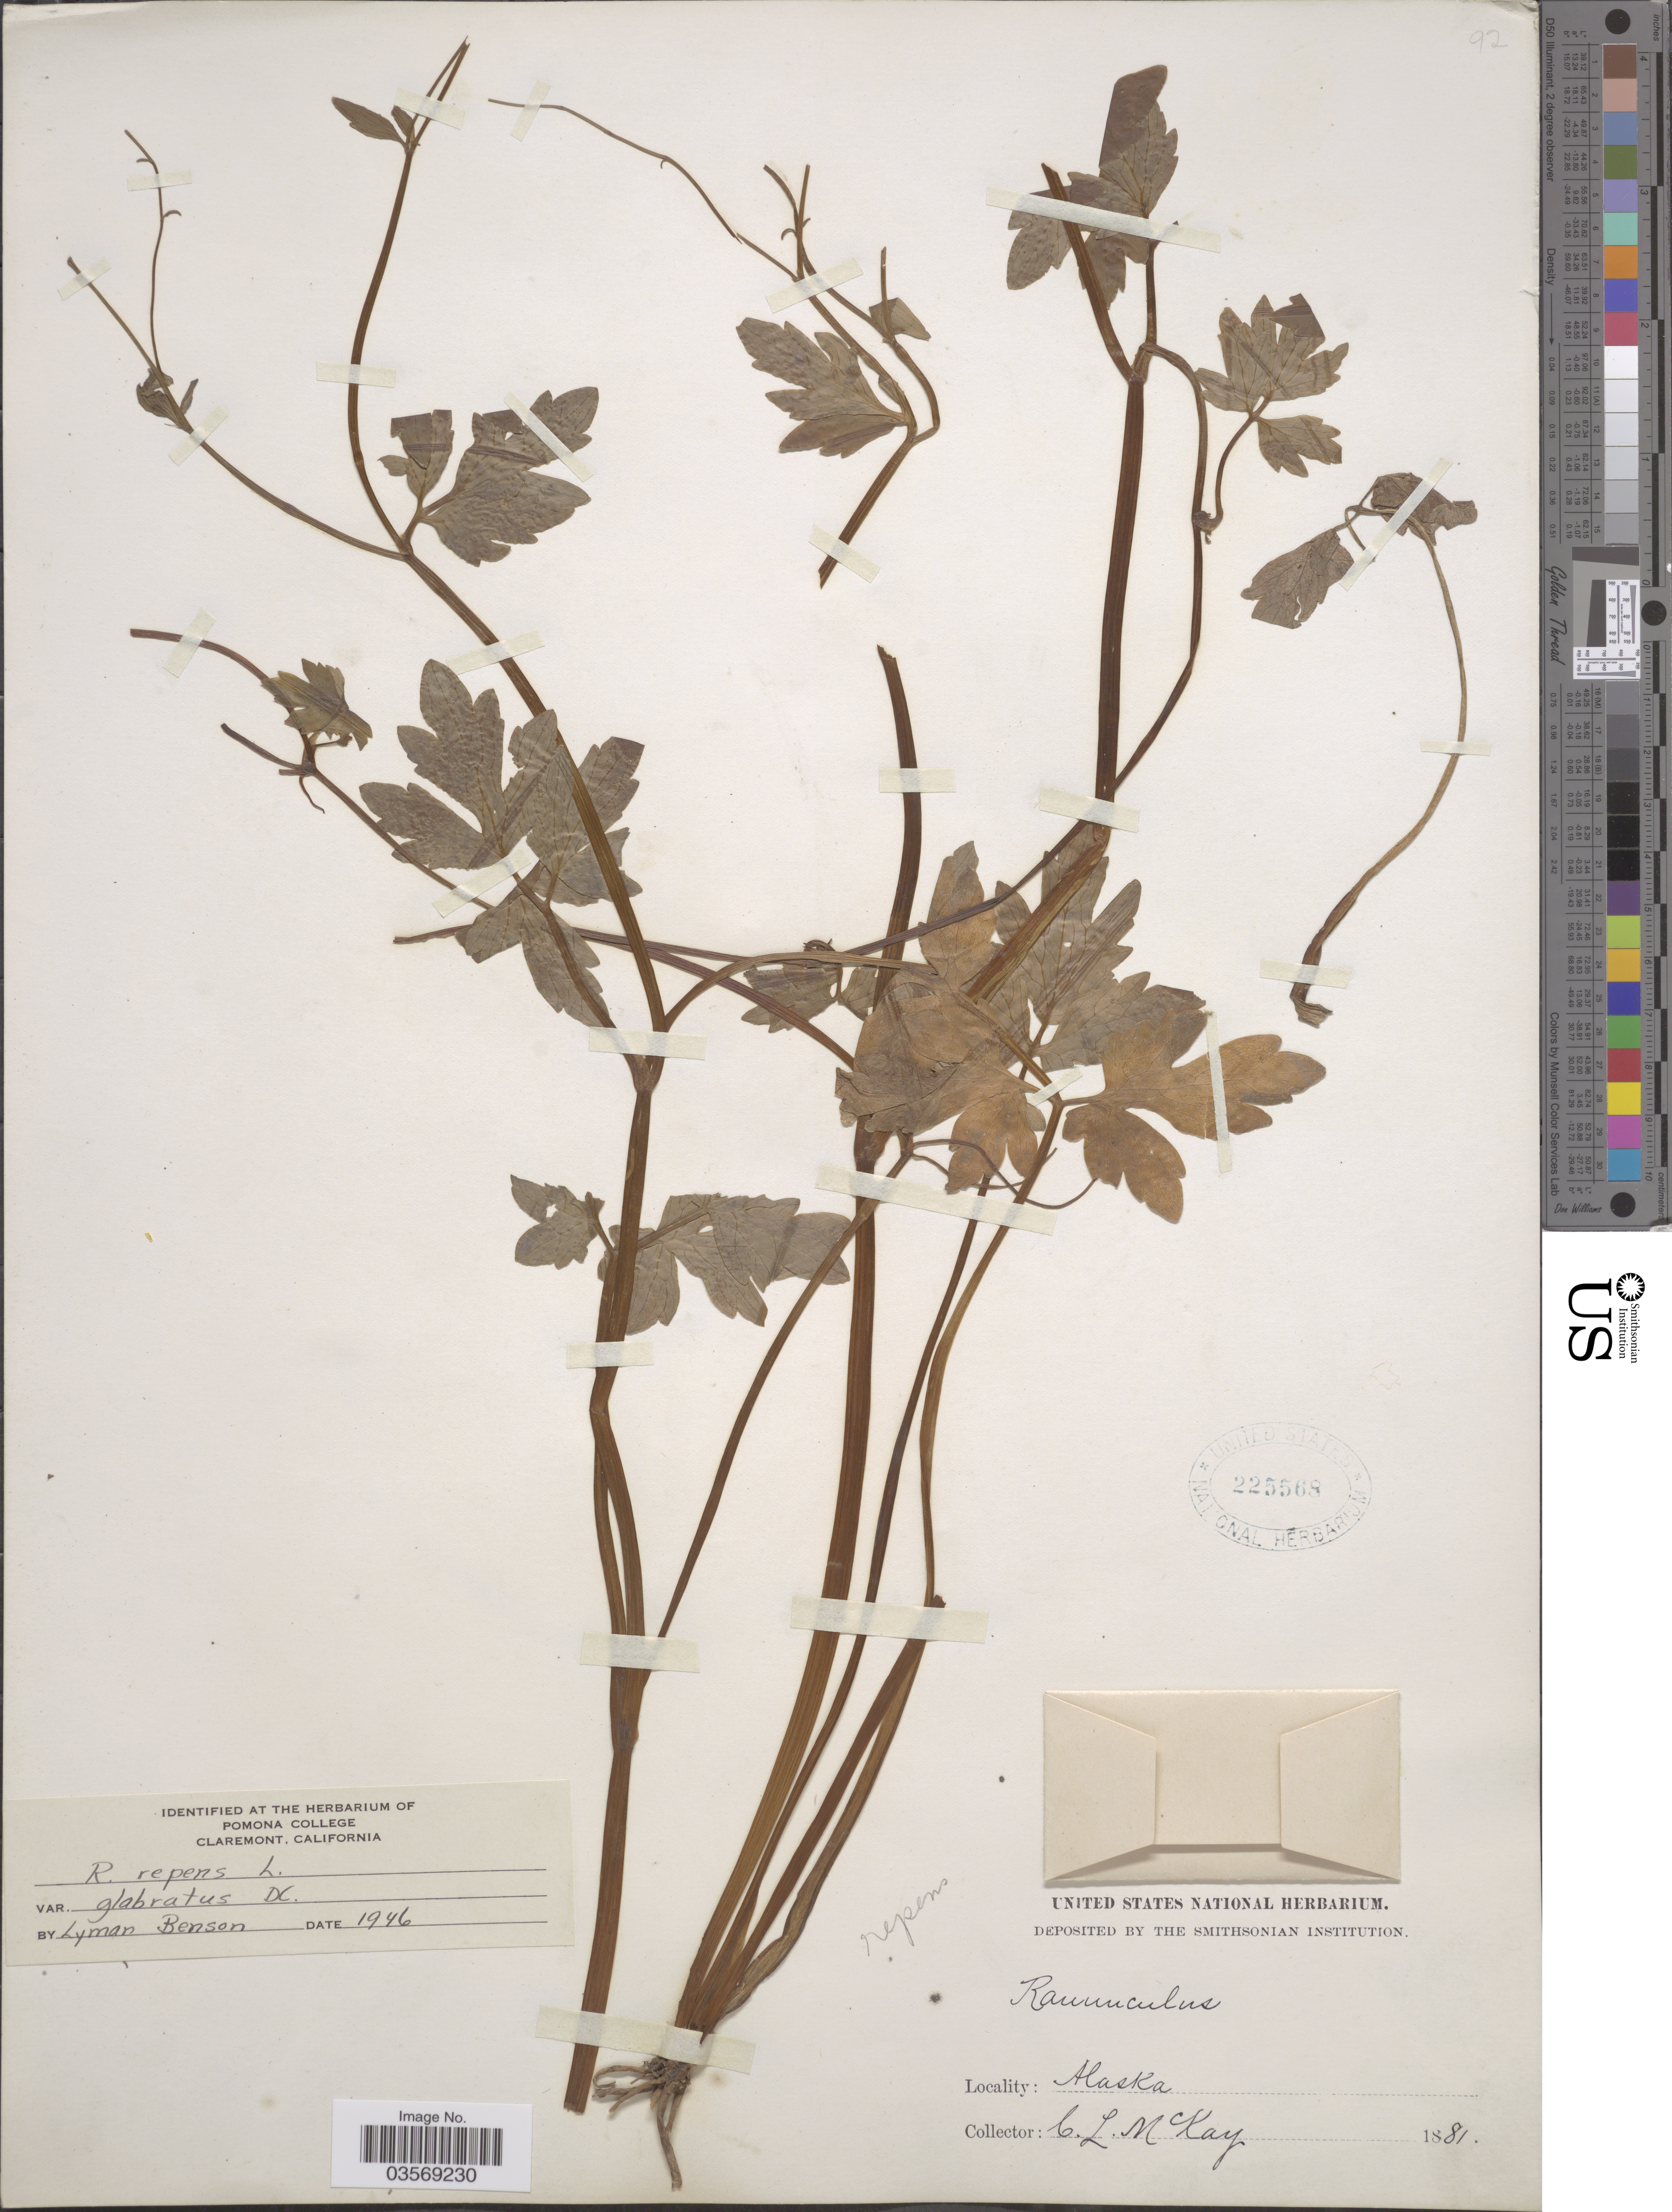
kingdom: Plantae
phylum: Tracheophyta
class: Magnoliopsida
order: Ranunculales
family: Ranunculaceae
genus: Ranunculus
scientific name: Ranunculus repens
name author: L.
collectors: C. McKay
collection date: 1881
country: United States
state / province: Alaska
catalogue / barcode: US 225568